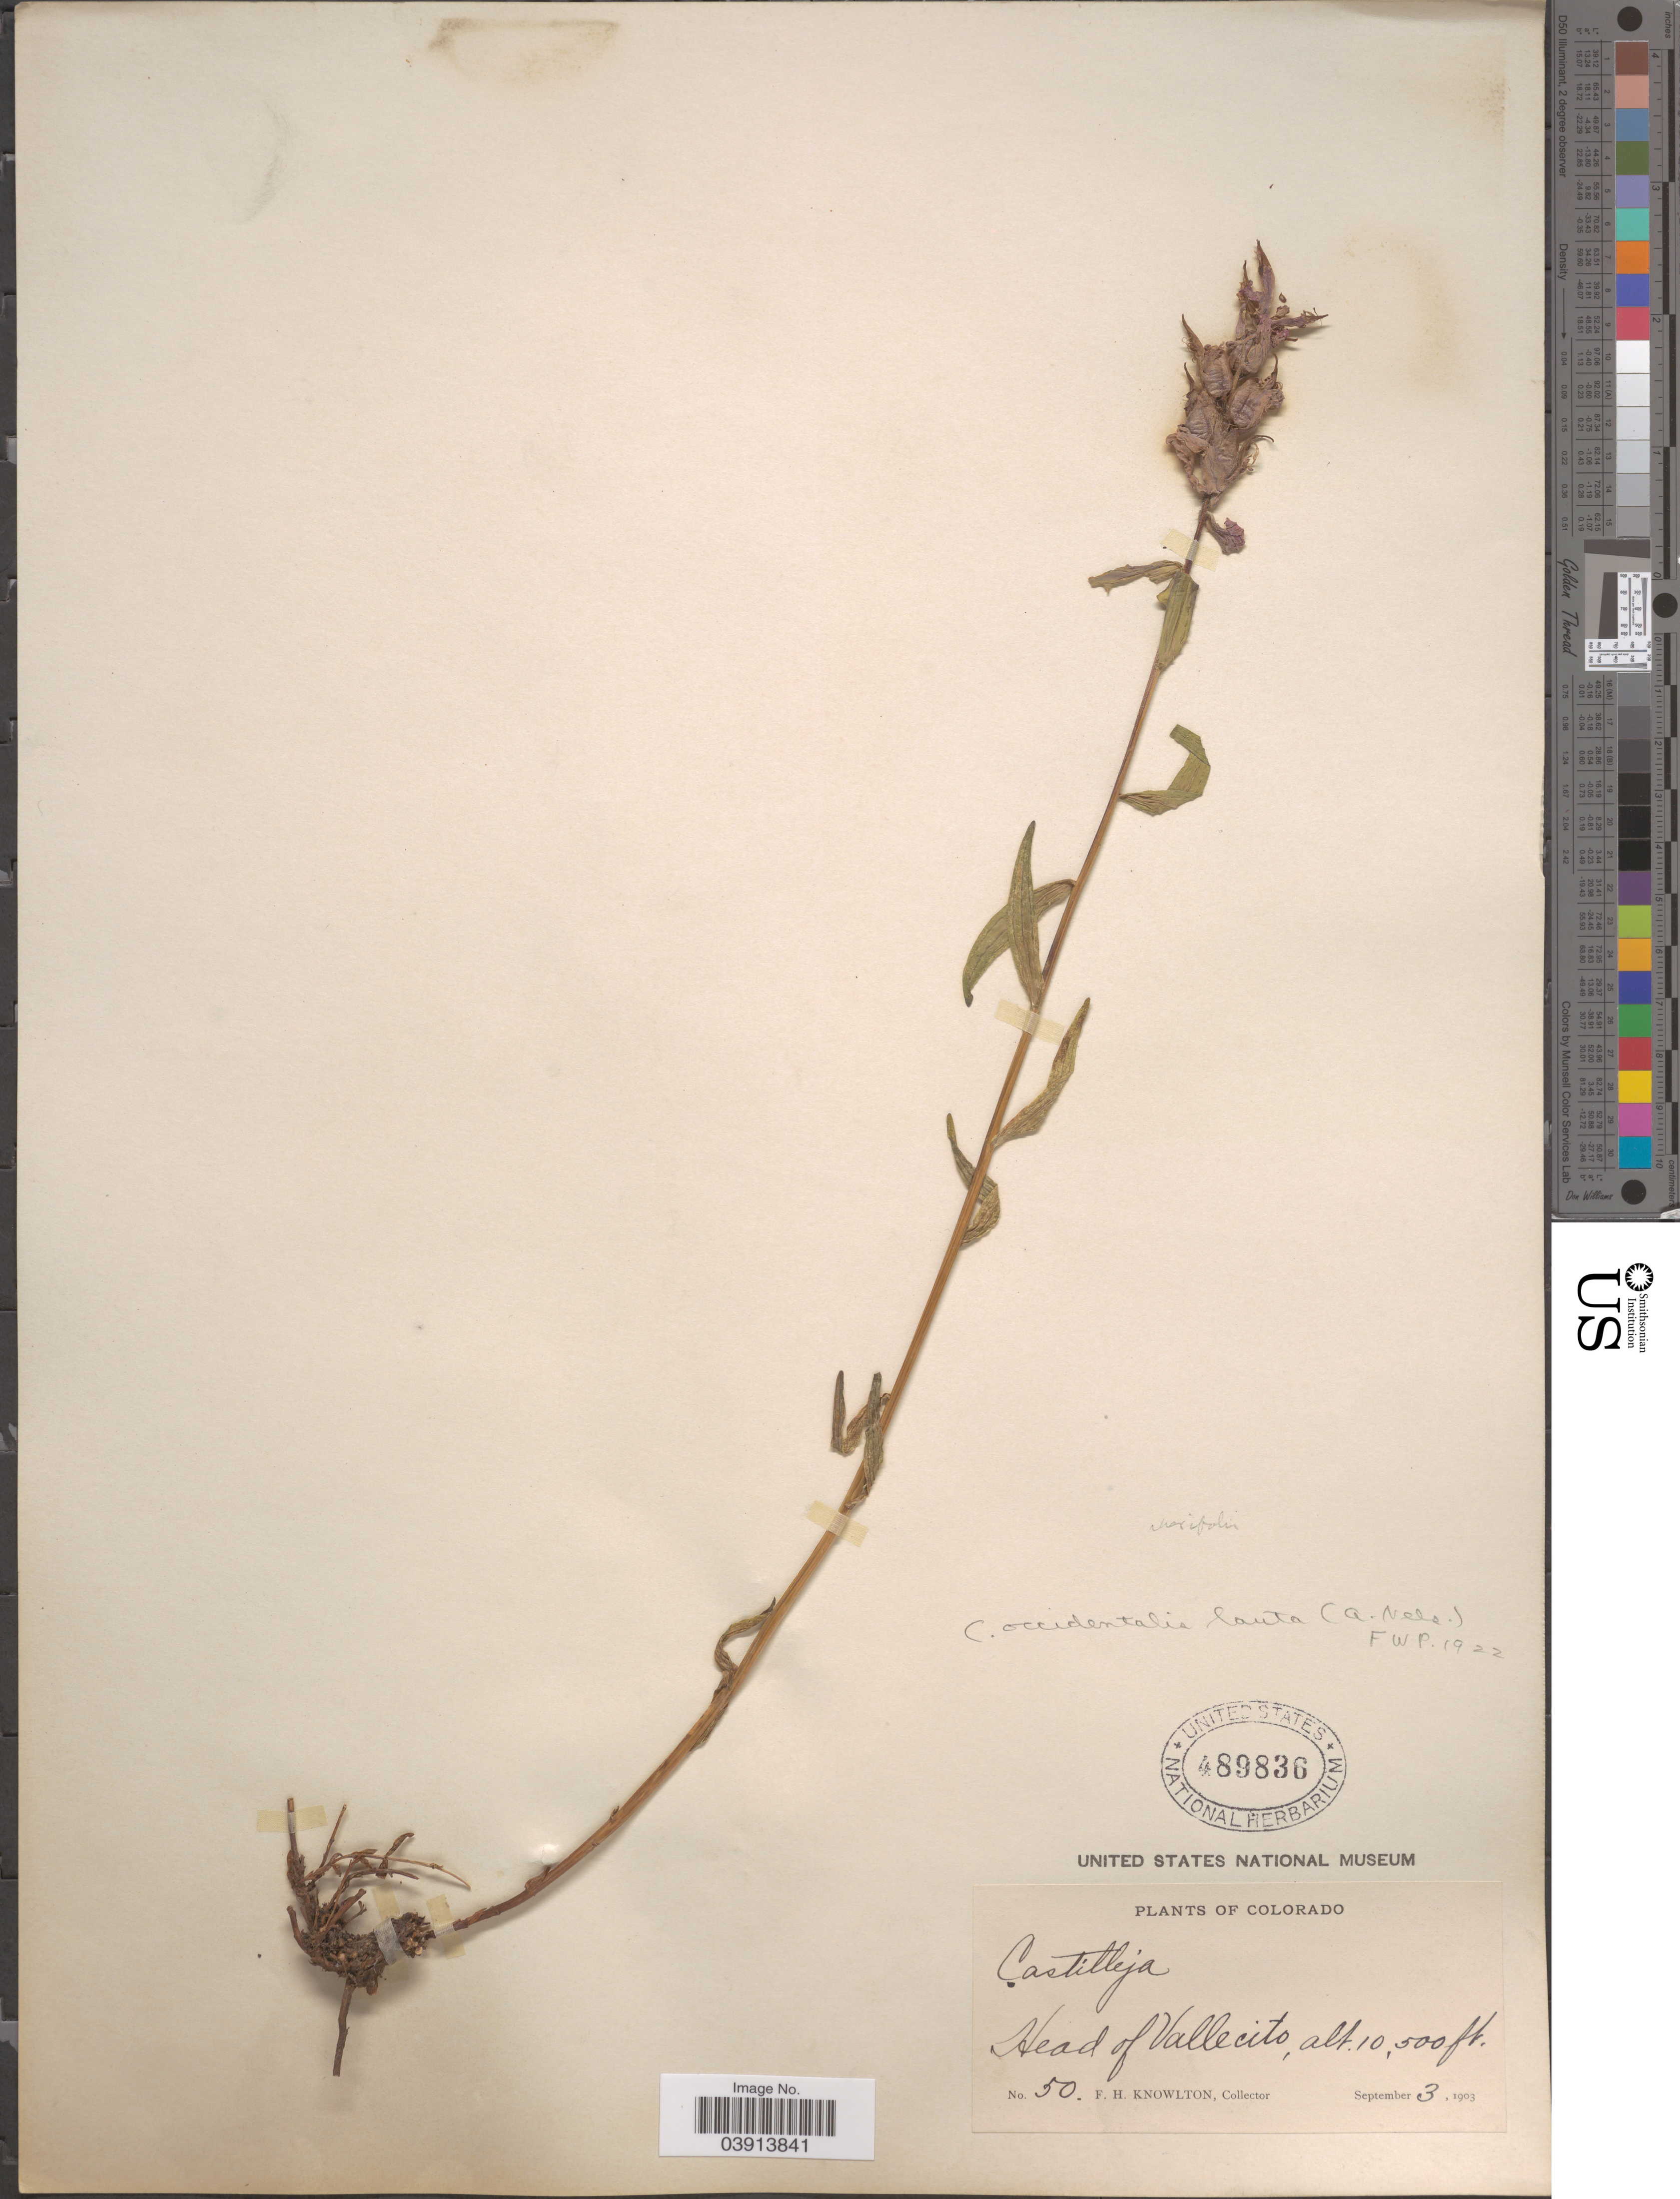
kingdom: Plantae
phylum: Tracheophyta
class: Magnoliopsida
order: Lamiales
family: Orobanchaceae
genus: Castilleja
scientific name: Castilleja rhexiifolia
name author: Rydb.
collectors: F. H. Knowlton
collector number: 50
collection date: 1903-09-03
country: United States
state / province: Colorado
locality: Head of Vallecito.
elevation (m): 3200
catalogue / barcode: US 489836